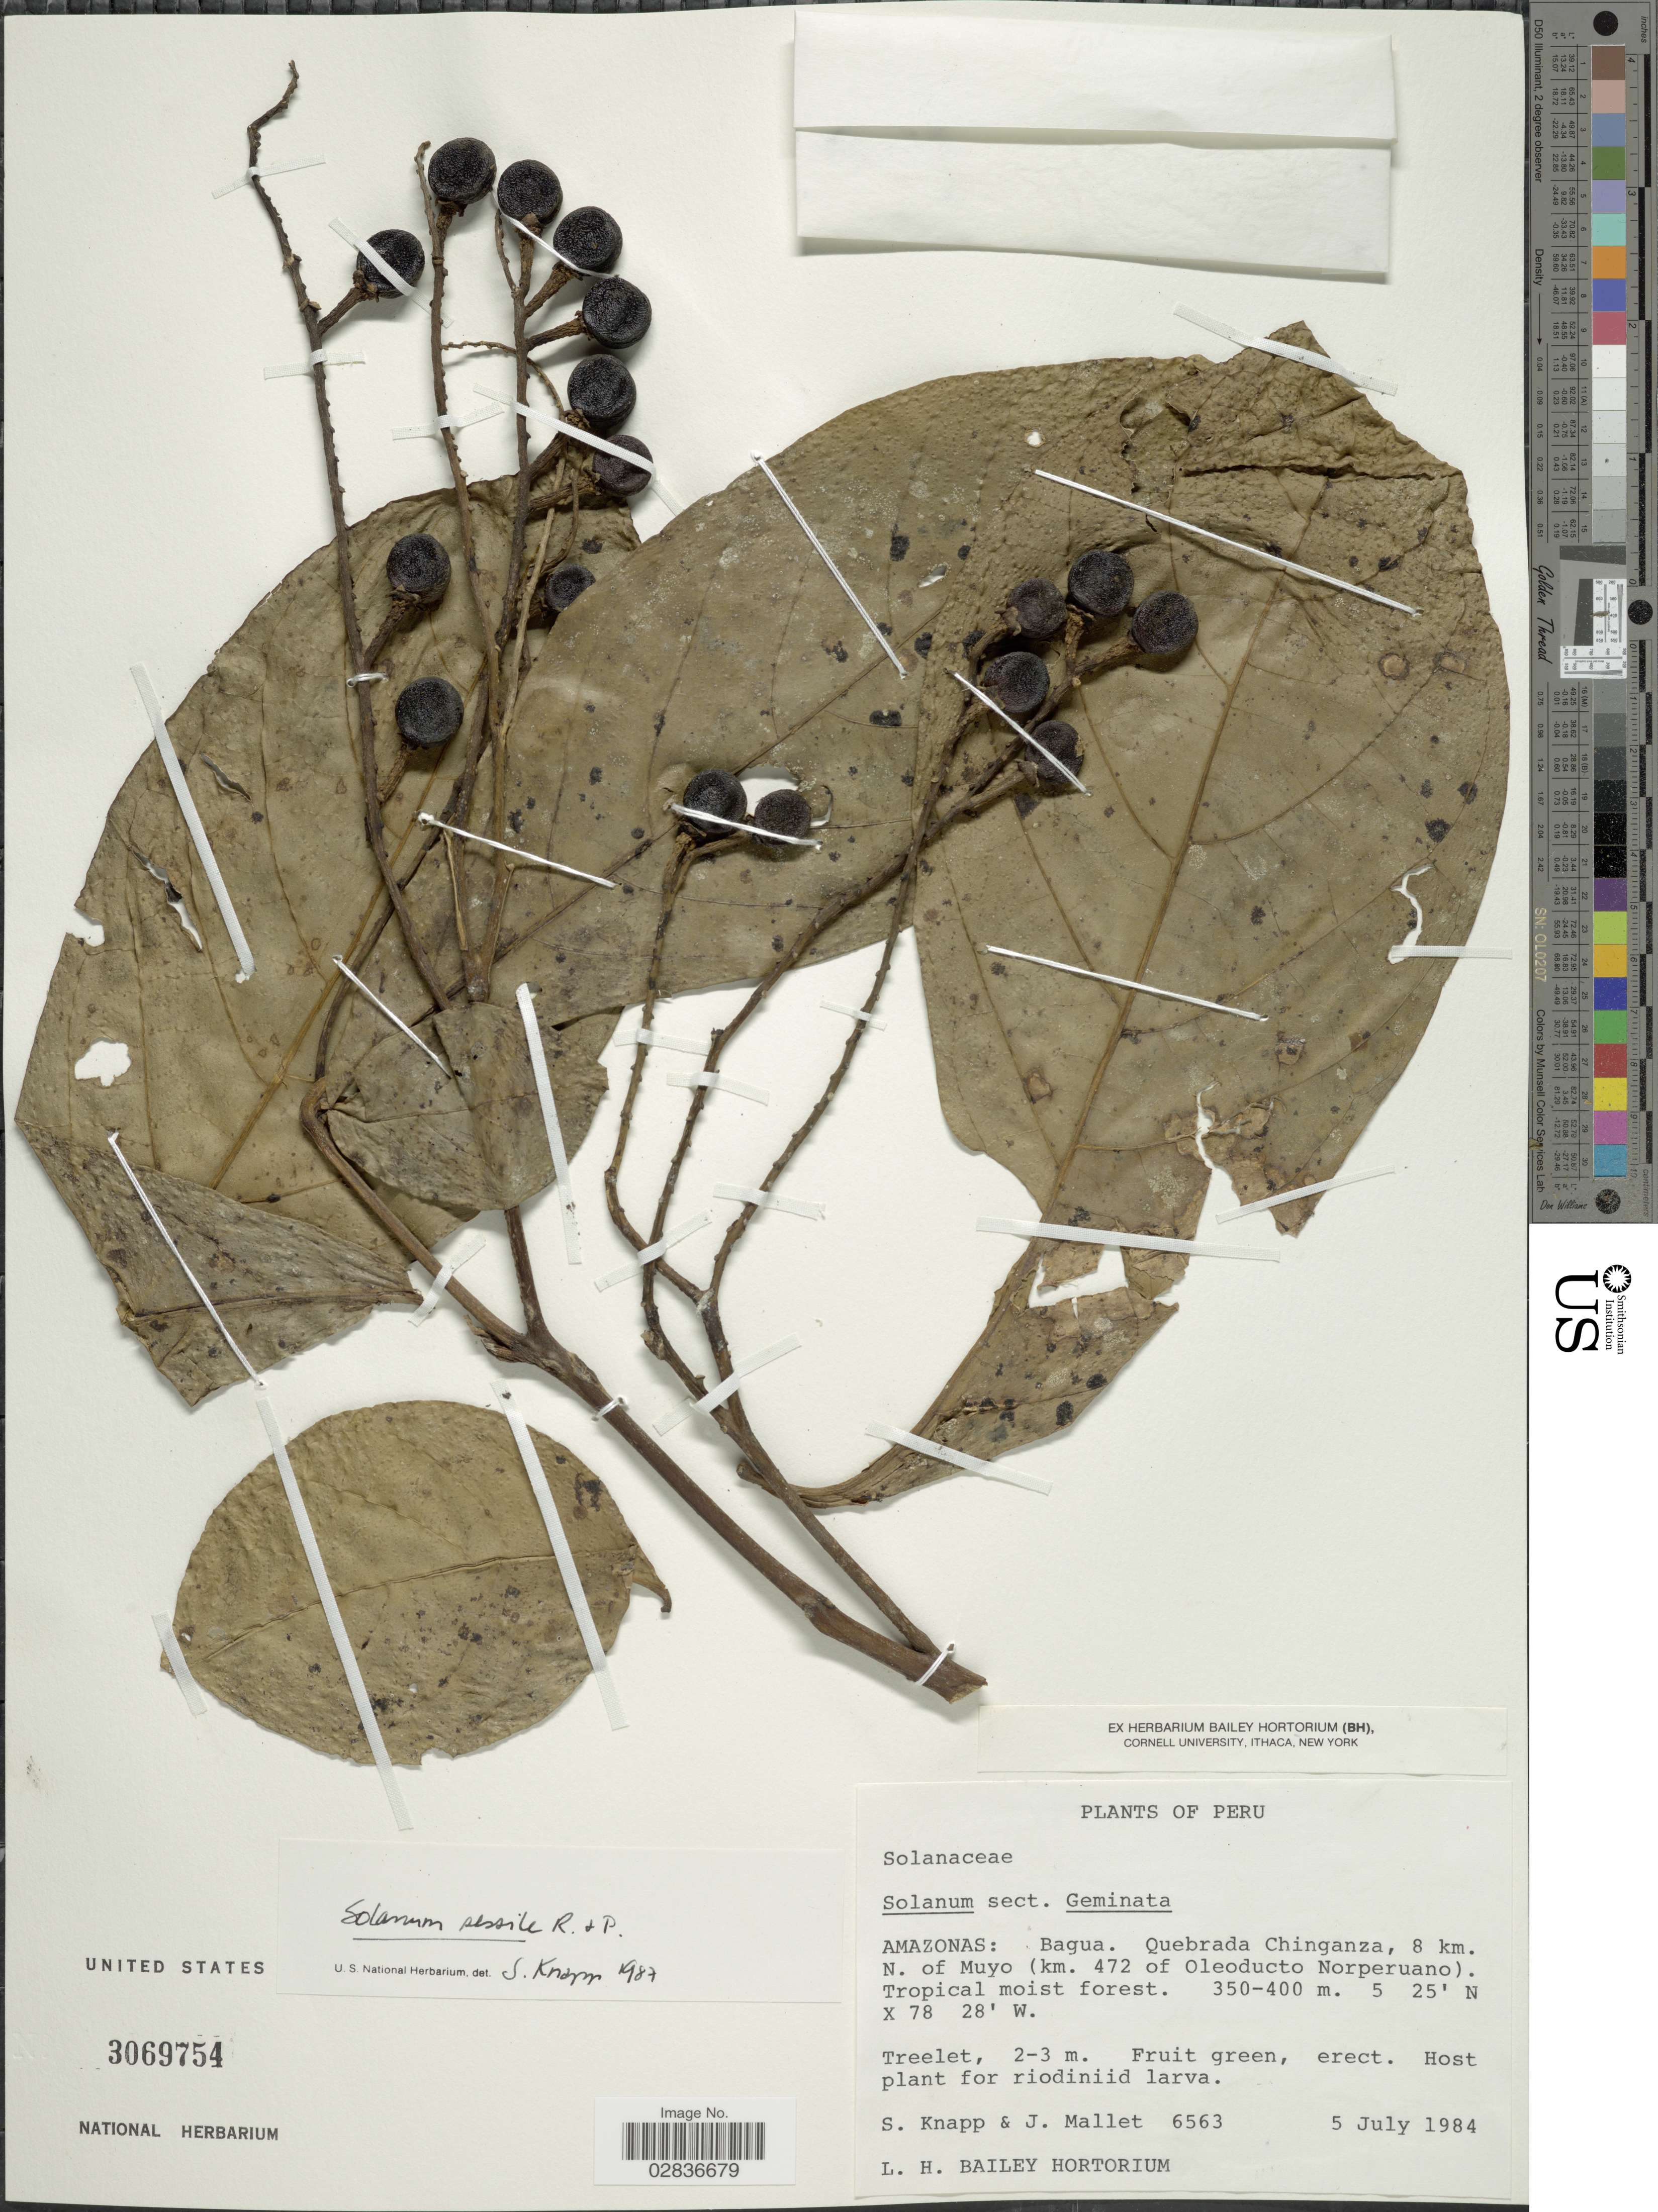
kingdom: Plantae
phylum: Tracheophyta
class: Magnoliopsida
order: Solanales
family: Solanaceae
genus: Solanum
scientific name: Solanum sessile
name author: Ruiz & Pav.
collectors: S. Knapp & J. Mallet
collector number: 6563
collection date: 1984-07-05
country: Peru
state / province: Amazonas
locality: Amazonas: Bagua. Quebrada Chinganza, 8 km. N. of Muyo (km. 472 of Oleoducto Norperuano).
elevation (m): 350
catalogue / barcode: US 3069754